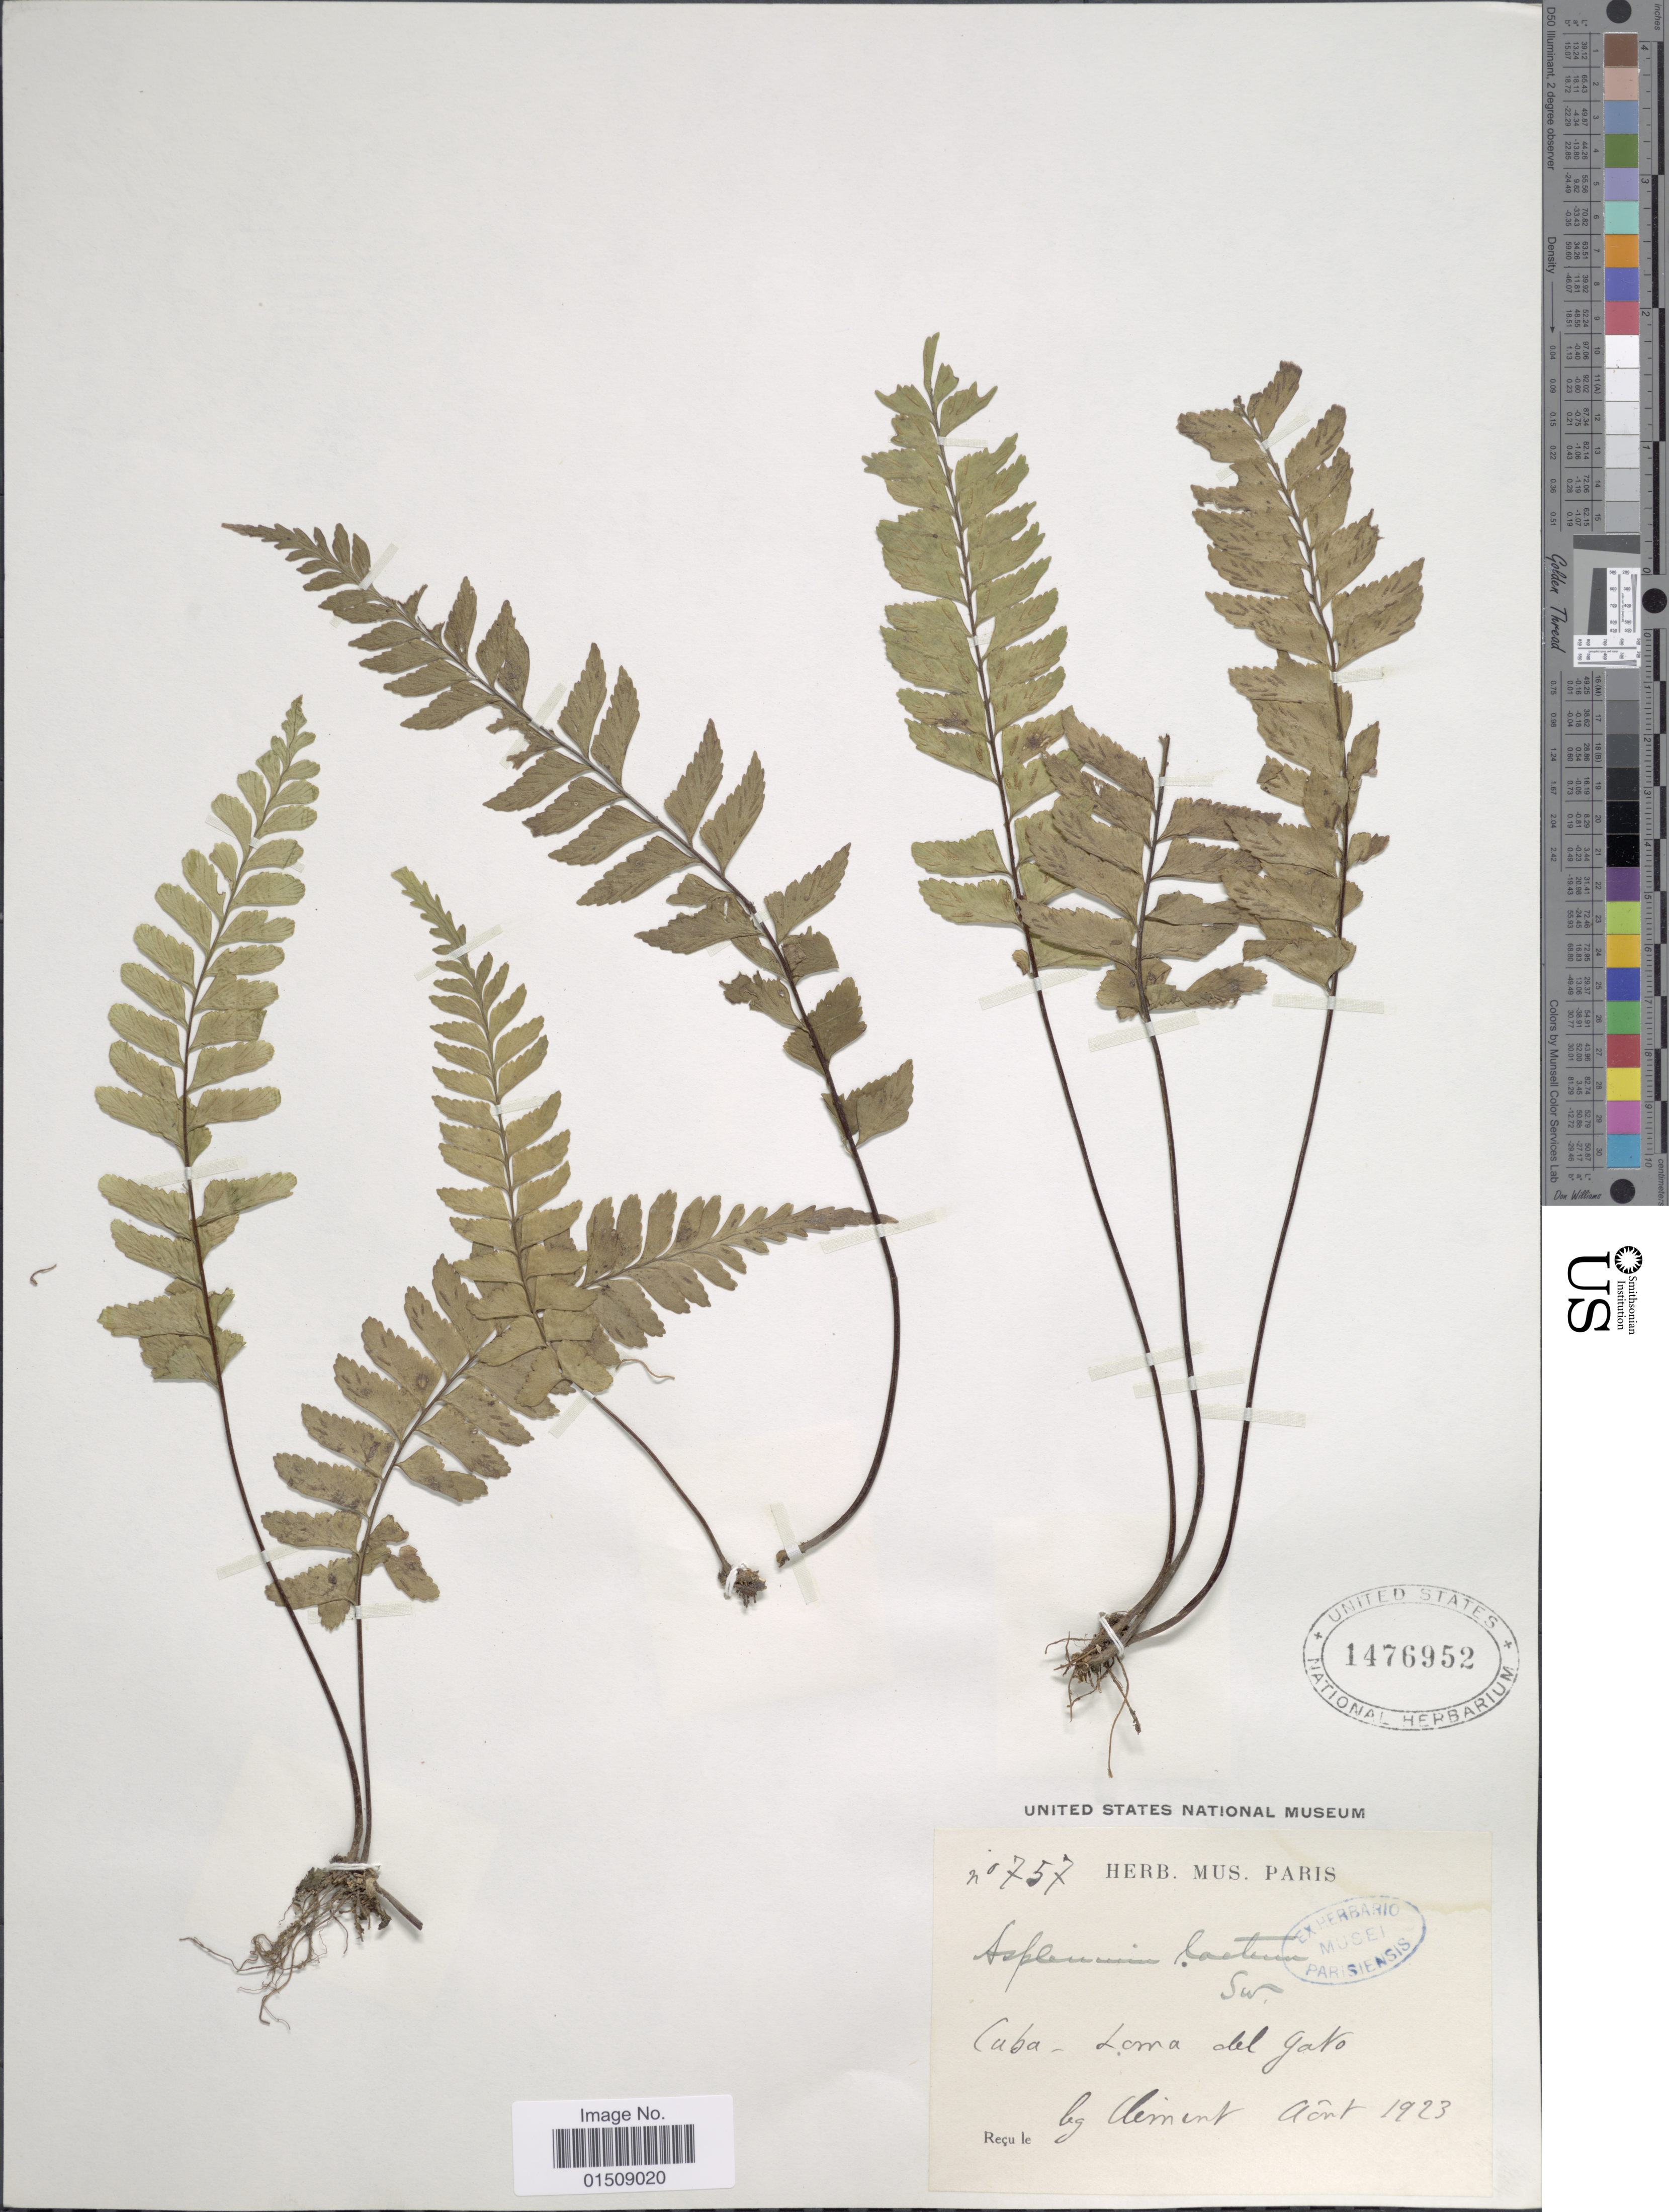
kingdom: Plantae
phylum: Tracheophyta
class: Polypodiopsida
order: Polypodiales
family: Aspleniaceae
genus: Asplenium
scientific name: Asplenium laetum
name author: Sw.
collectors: -. Clement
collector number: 757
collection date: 1923-08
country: Cuba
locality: Loma del Gato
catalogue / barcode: US 1476952